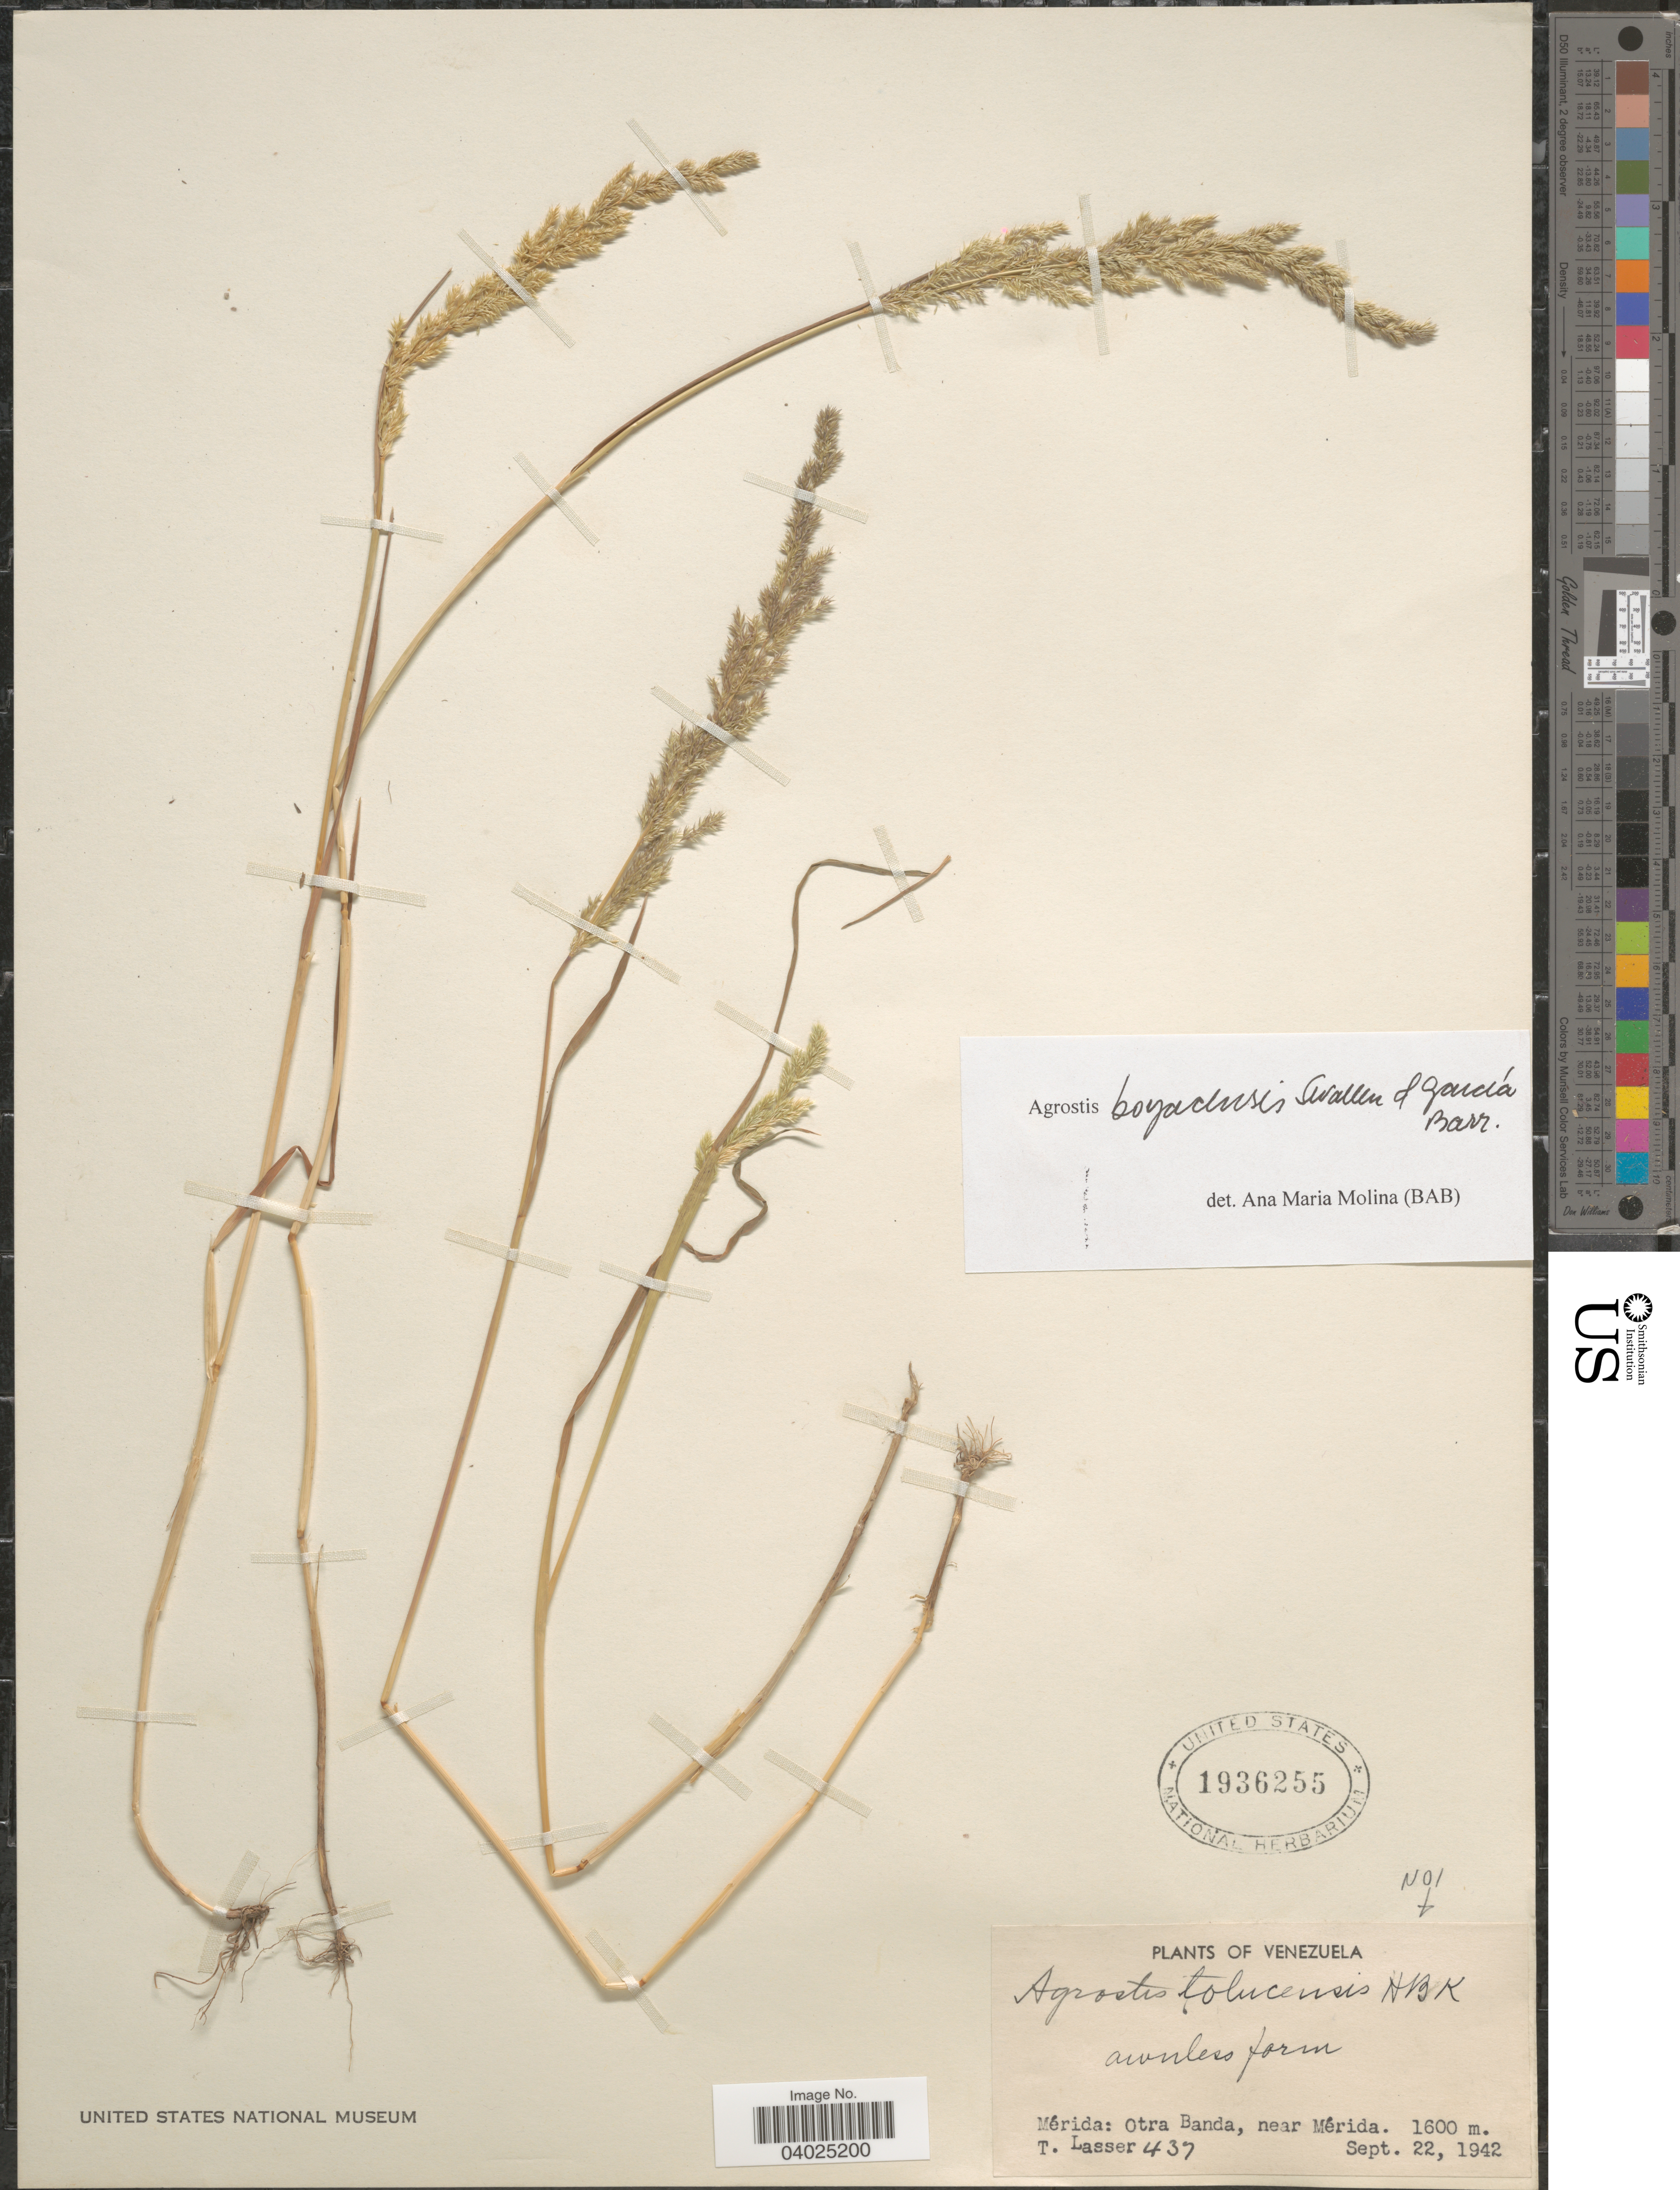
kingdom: Plantae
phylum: Tracheophyta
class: Liliopsida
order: Poales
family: Poaceae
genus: Agrostis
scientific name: Agrostis sp.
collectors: T. Lasser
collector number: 437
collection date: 1942-09-22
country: Venezuela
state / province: Merida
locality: Otra Banda, near Mérida.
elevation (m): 1600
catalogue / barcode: US 1936255